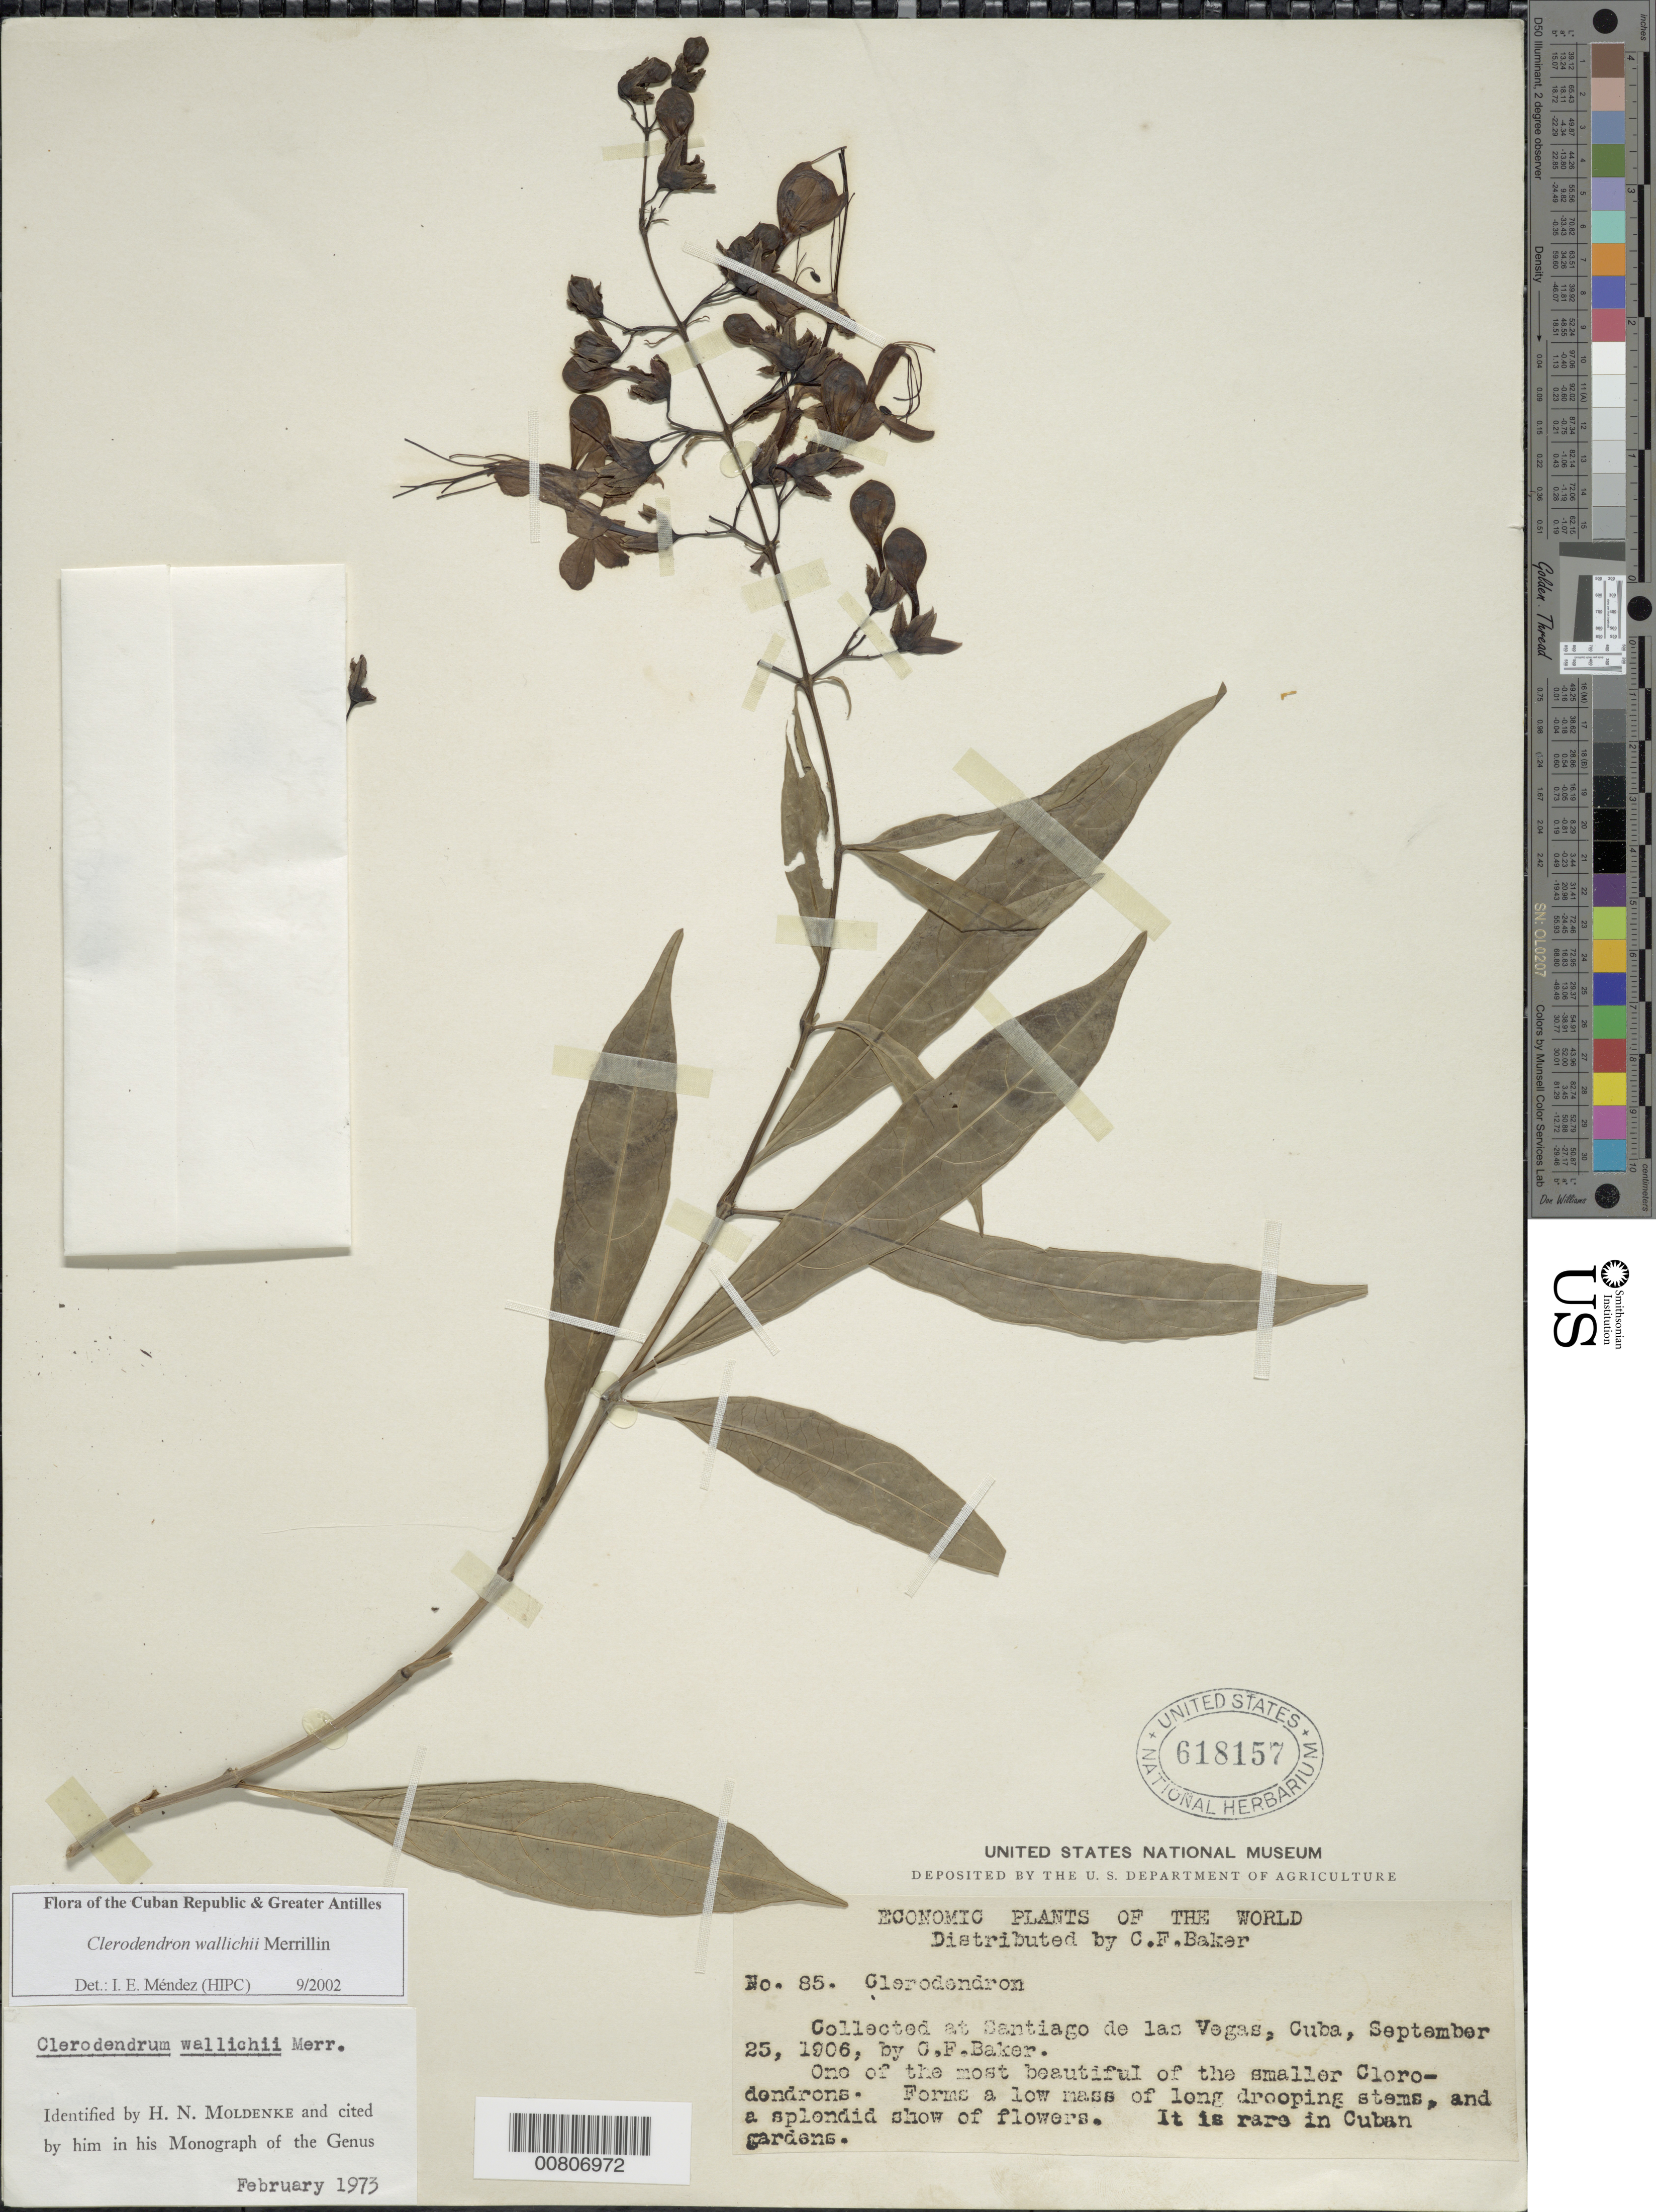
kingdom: Plantae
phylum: Tracheophyta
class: Magnoliopsida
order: Lamiales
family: Lamiaceae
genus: Clerodendrum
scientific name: Clerodendrum wallichii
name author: Merr.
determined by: Méndez, Isidro E., (HIPC)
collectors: C. F. Baker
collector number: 85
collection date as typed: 25 Sep 1906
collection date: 1906-09-25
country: Cuba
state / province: La Habana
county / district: Municipio Boyeros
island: Cuba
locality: Santiago de las Vegas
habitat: Gardens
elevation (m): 97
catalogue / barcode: US 618157